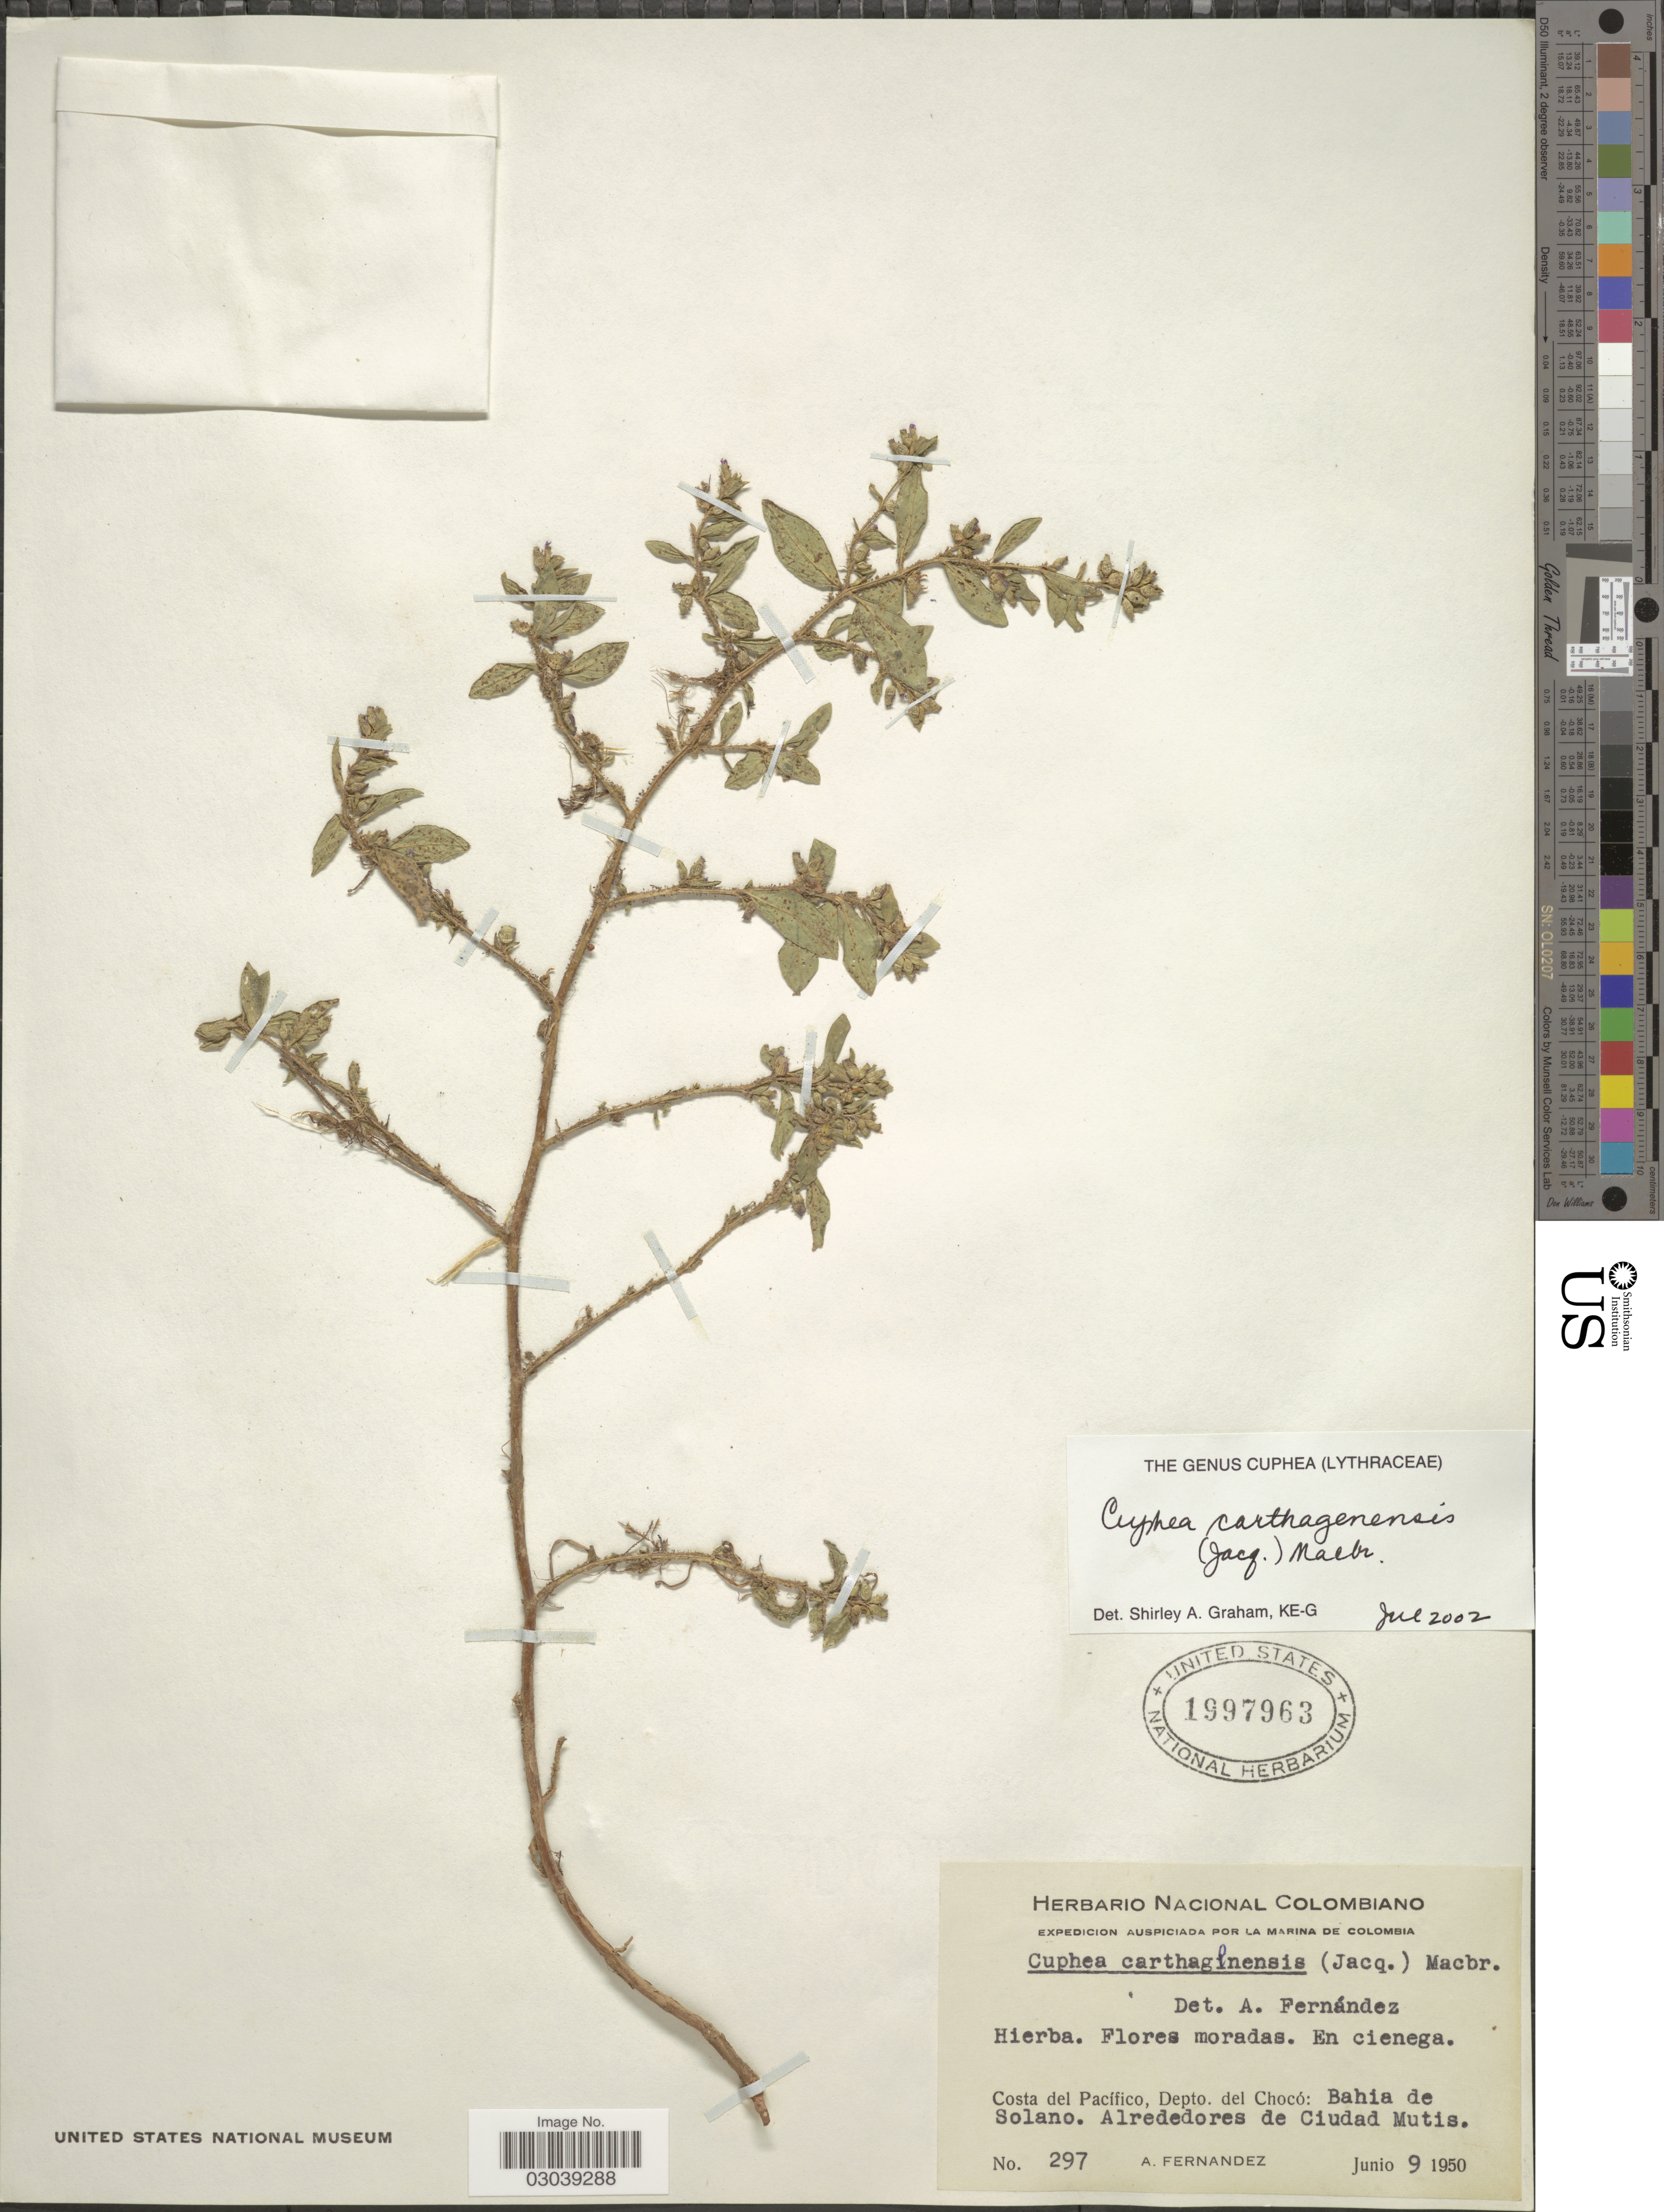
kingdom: Plantae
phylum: Tracheophyta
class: Magnoliopsida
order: Myrtales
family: Lythraceae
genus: Cuphea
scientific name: Cuphea carthagenensis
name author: (Jacq.) J.F. Macbr.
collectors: A. Fernandez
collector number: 297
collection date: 1950-06-09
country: Colombia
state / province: Chocó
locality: Costa del Pacífico, Depto. del Chocó: Bahia de Solano. Alrededores de Ciudad Mutis.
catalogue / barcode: US 1997963